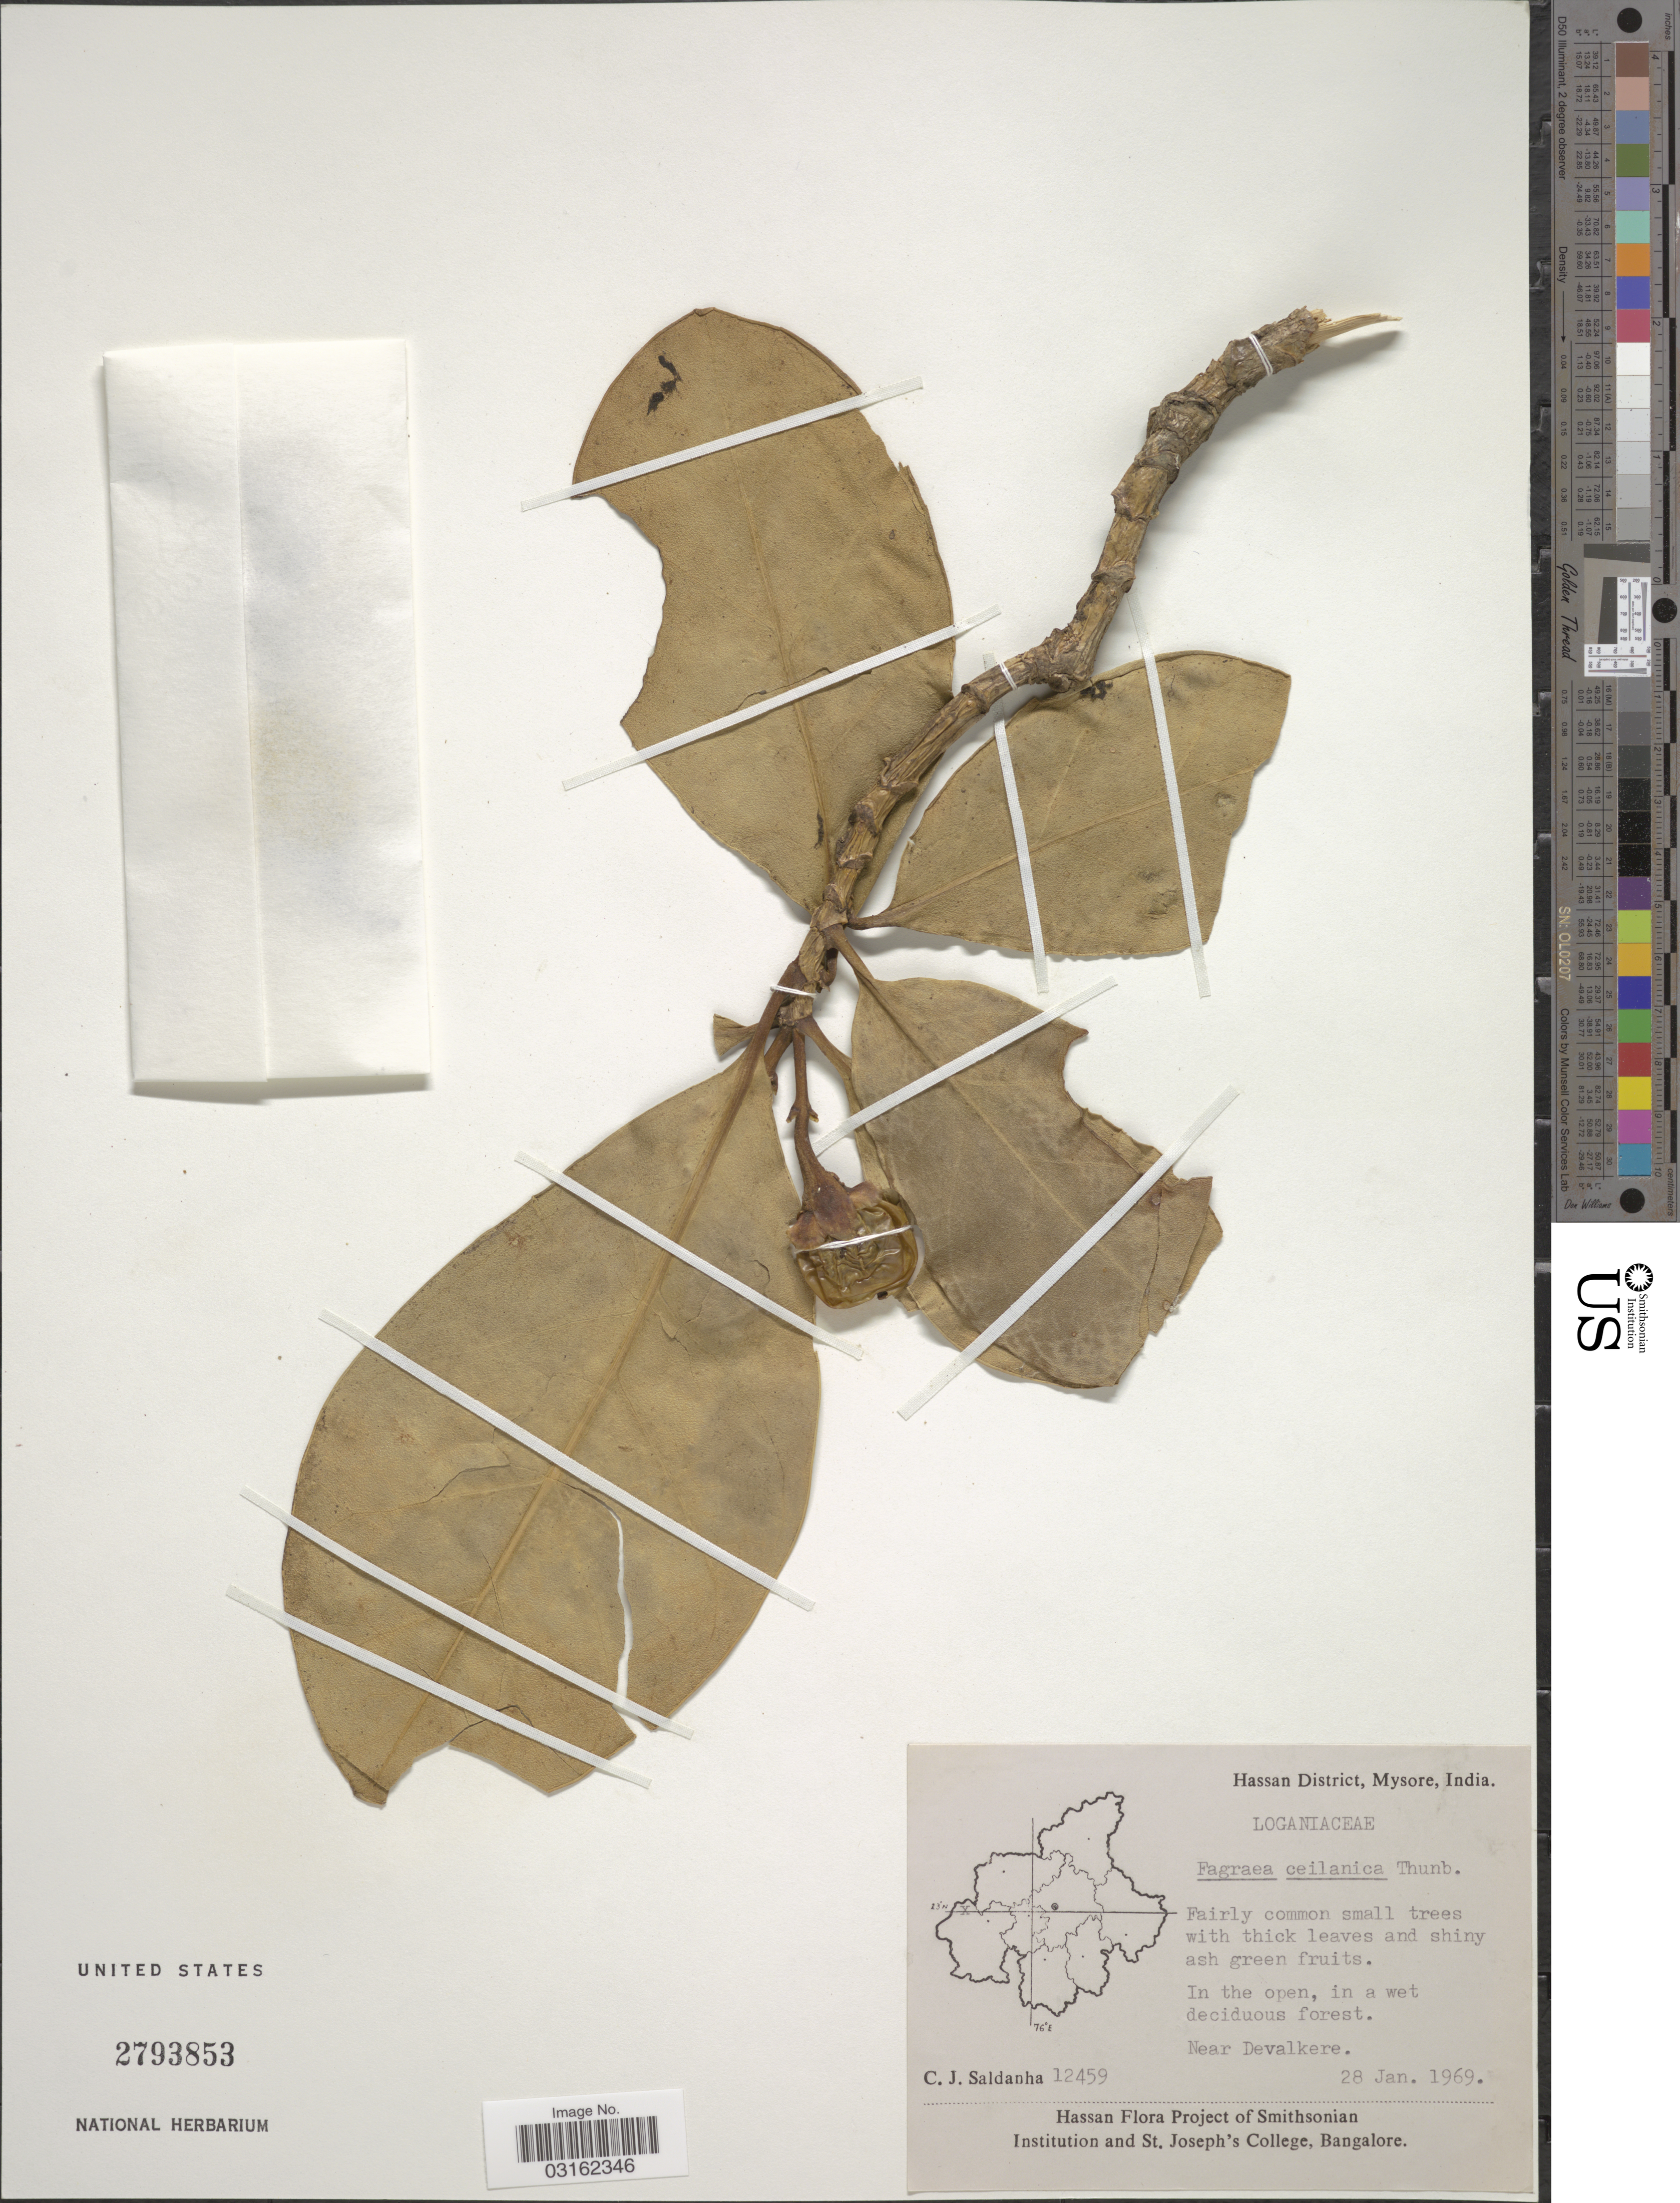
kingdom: Plantae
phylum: Tracheophyta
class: Magnoliopsida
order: Gentianales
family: Gentianaceae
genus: Fagraea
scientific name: Fagraea ceilanica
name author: Thunb.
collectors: C. J. Saldanha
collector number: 12459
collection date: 1969-01-28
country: India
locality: Hassan District, Mysore, Near Devalkere.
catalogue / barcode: US 2793853